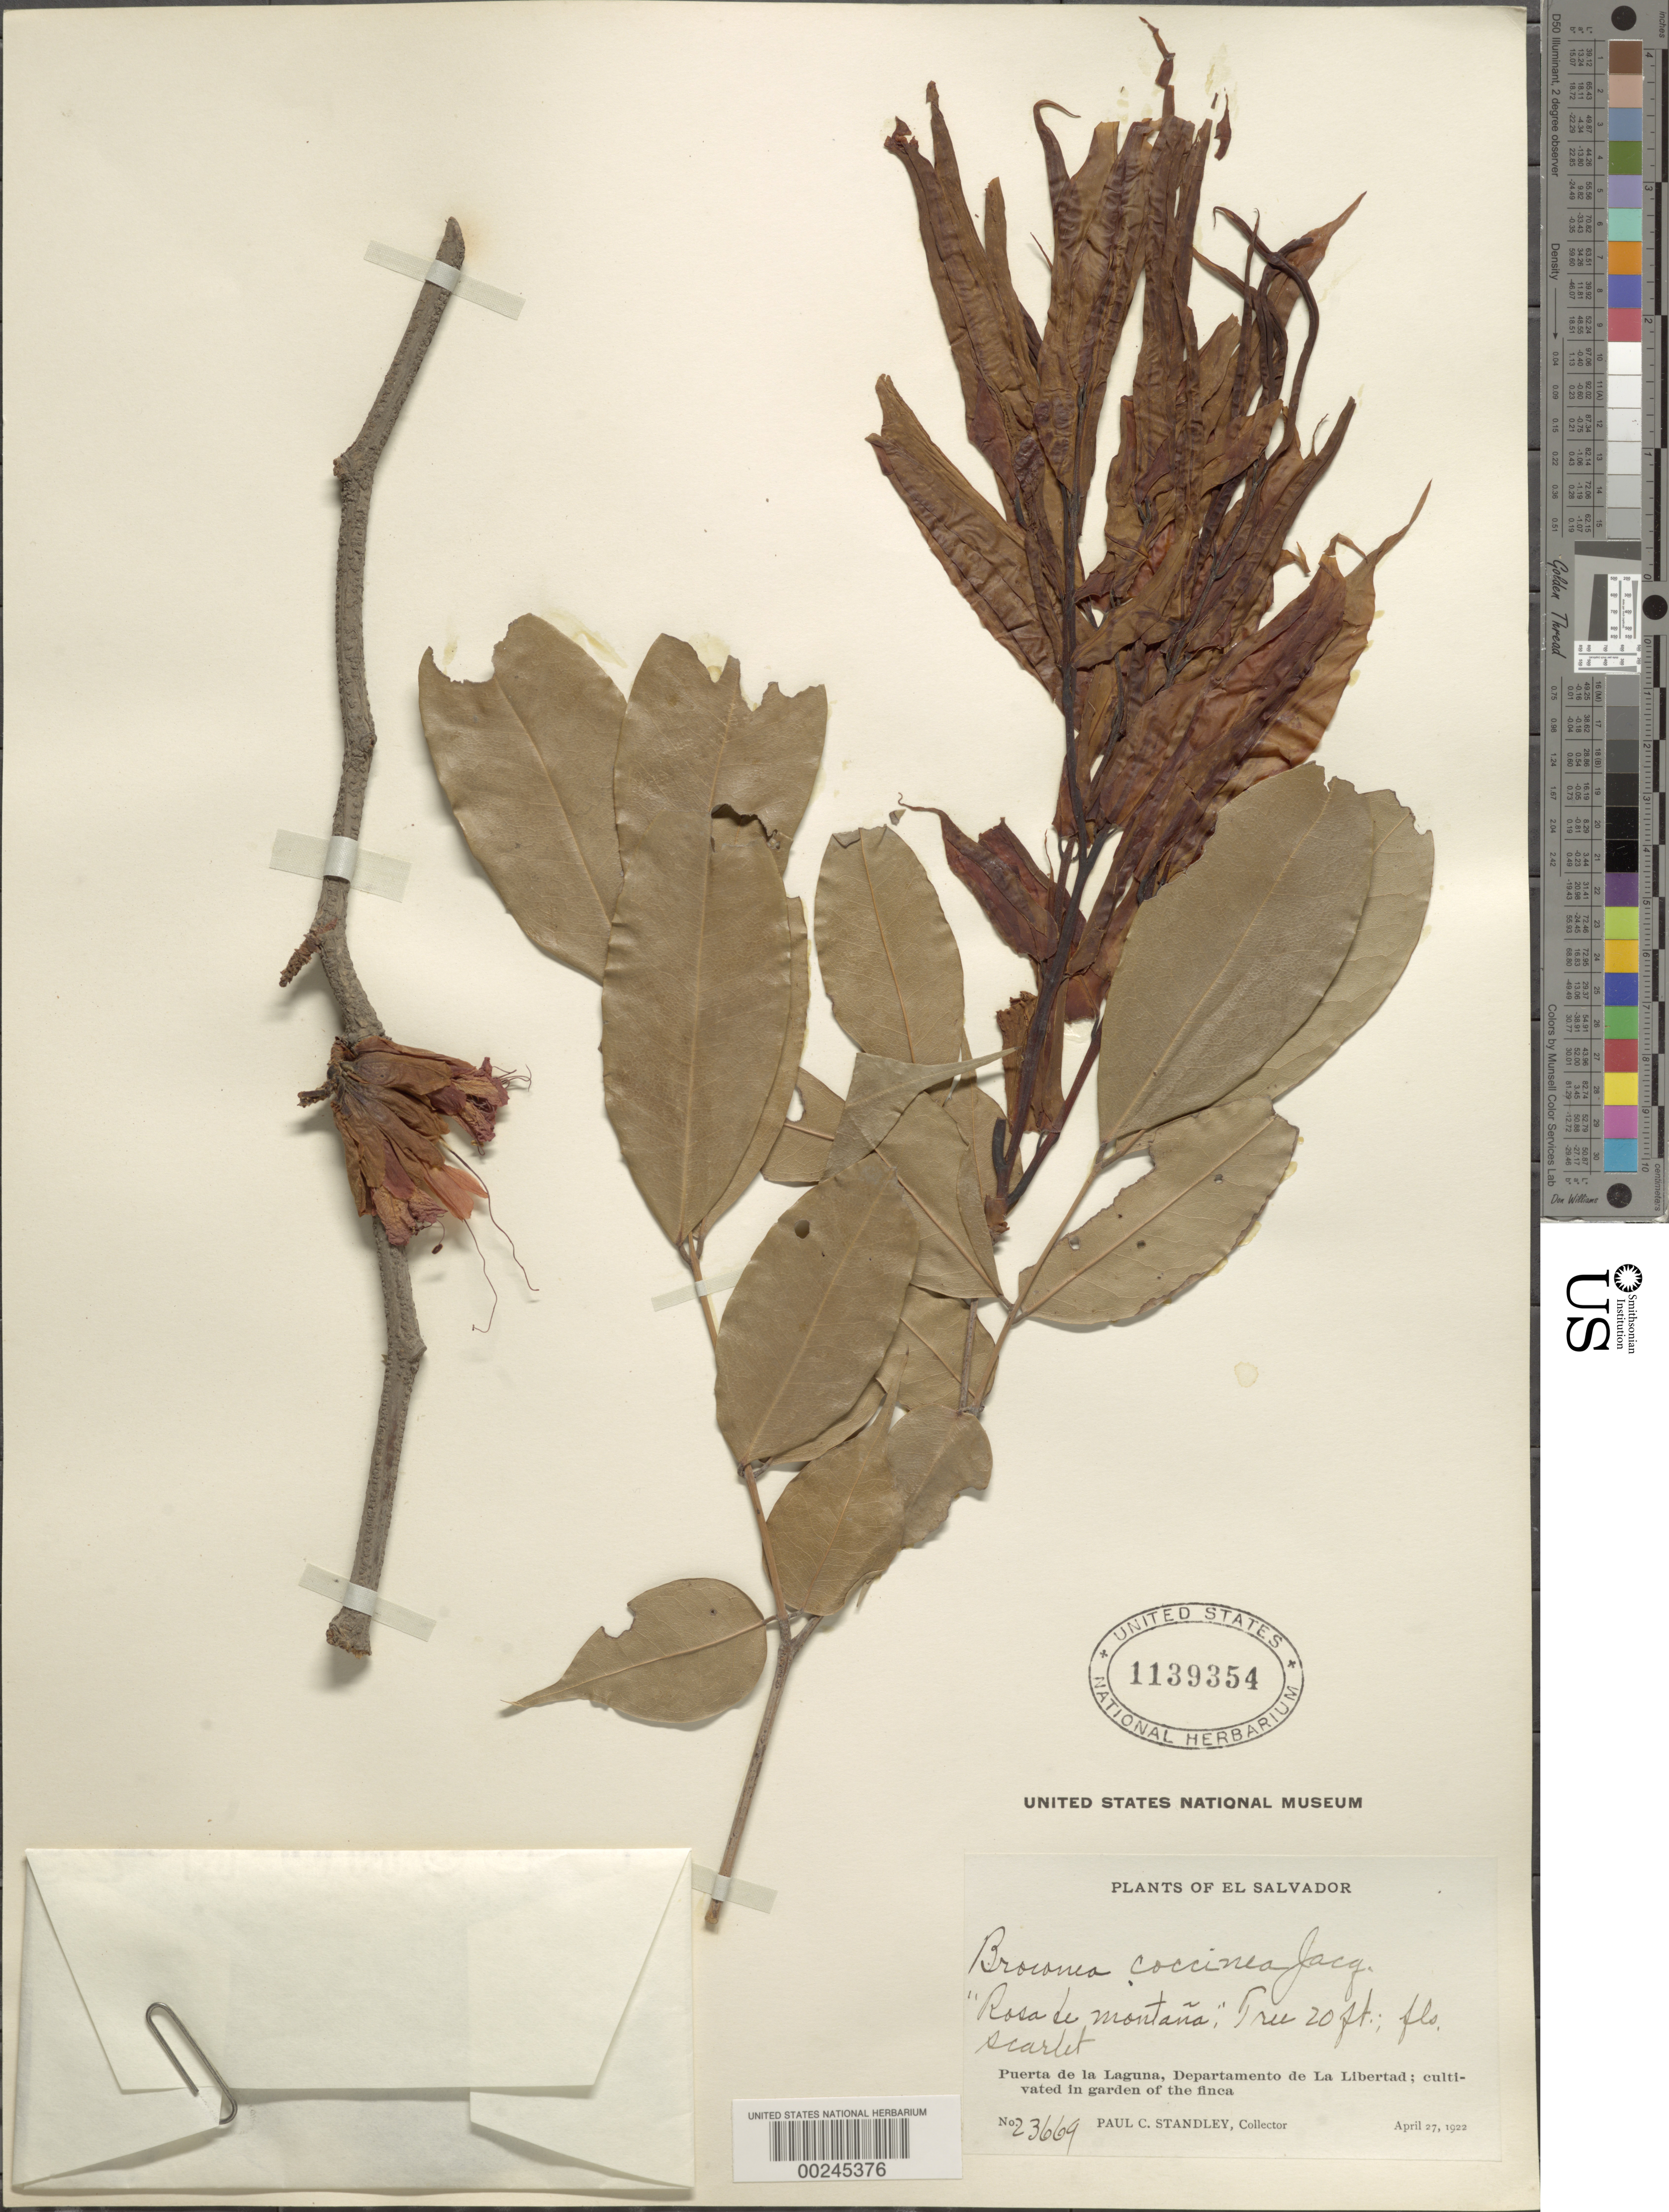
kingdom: Plantae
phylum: Tracheophyta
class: Magnoliopsida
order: Fabales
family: Fabaceae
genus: Brownea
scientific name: Brownea coccinea subsp. coccinea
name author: Jacq.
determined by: Santos-Silva, J.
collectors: P. C. Standley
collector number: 23669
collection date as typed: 27 Apr 1922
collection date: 1922-04-27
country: El Salvador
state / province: La Libertad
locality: Puerta de la laguna; in garden of the finca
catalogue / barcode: US 1139354